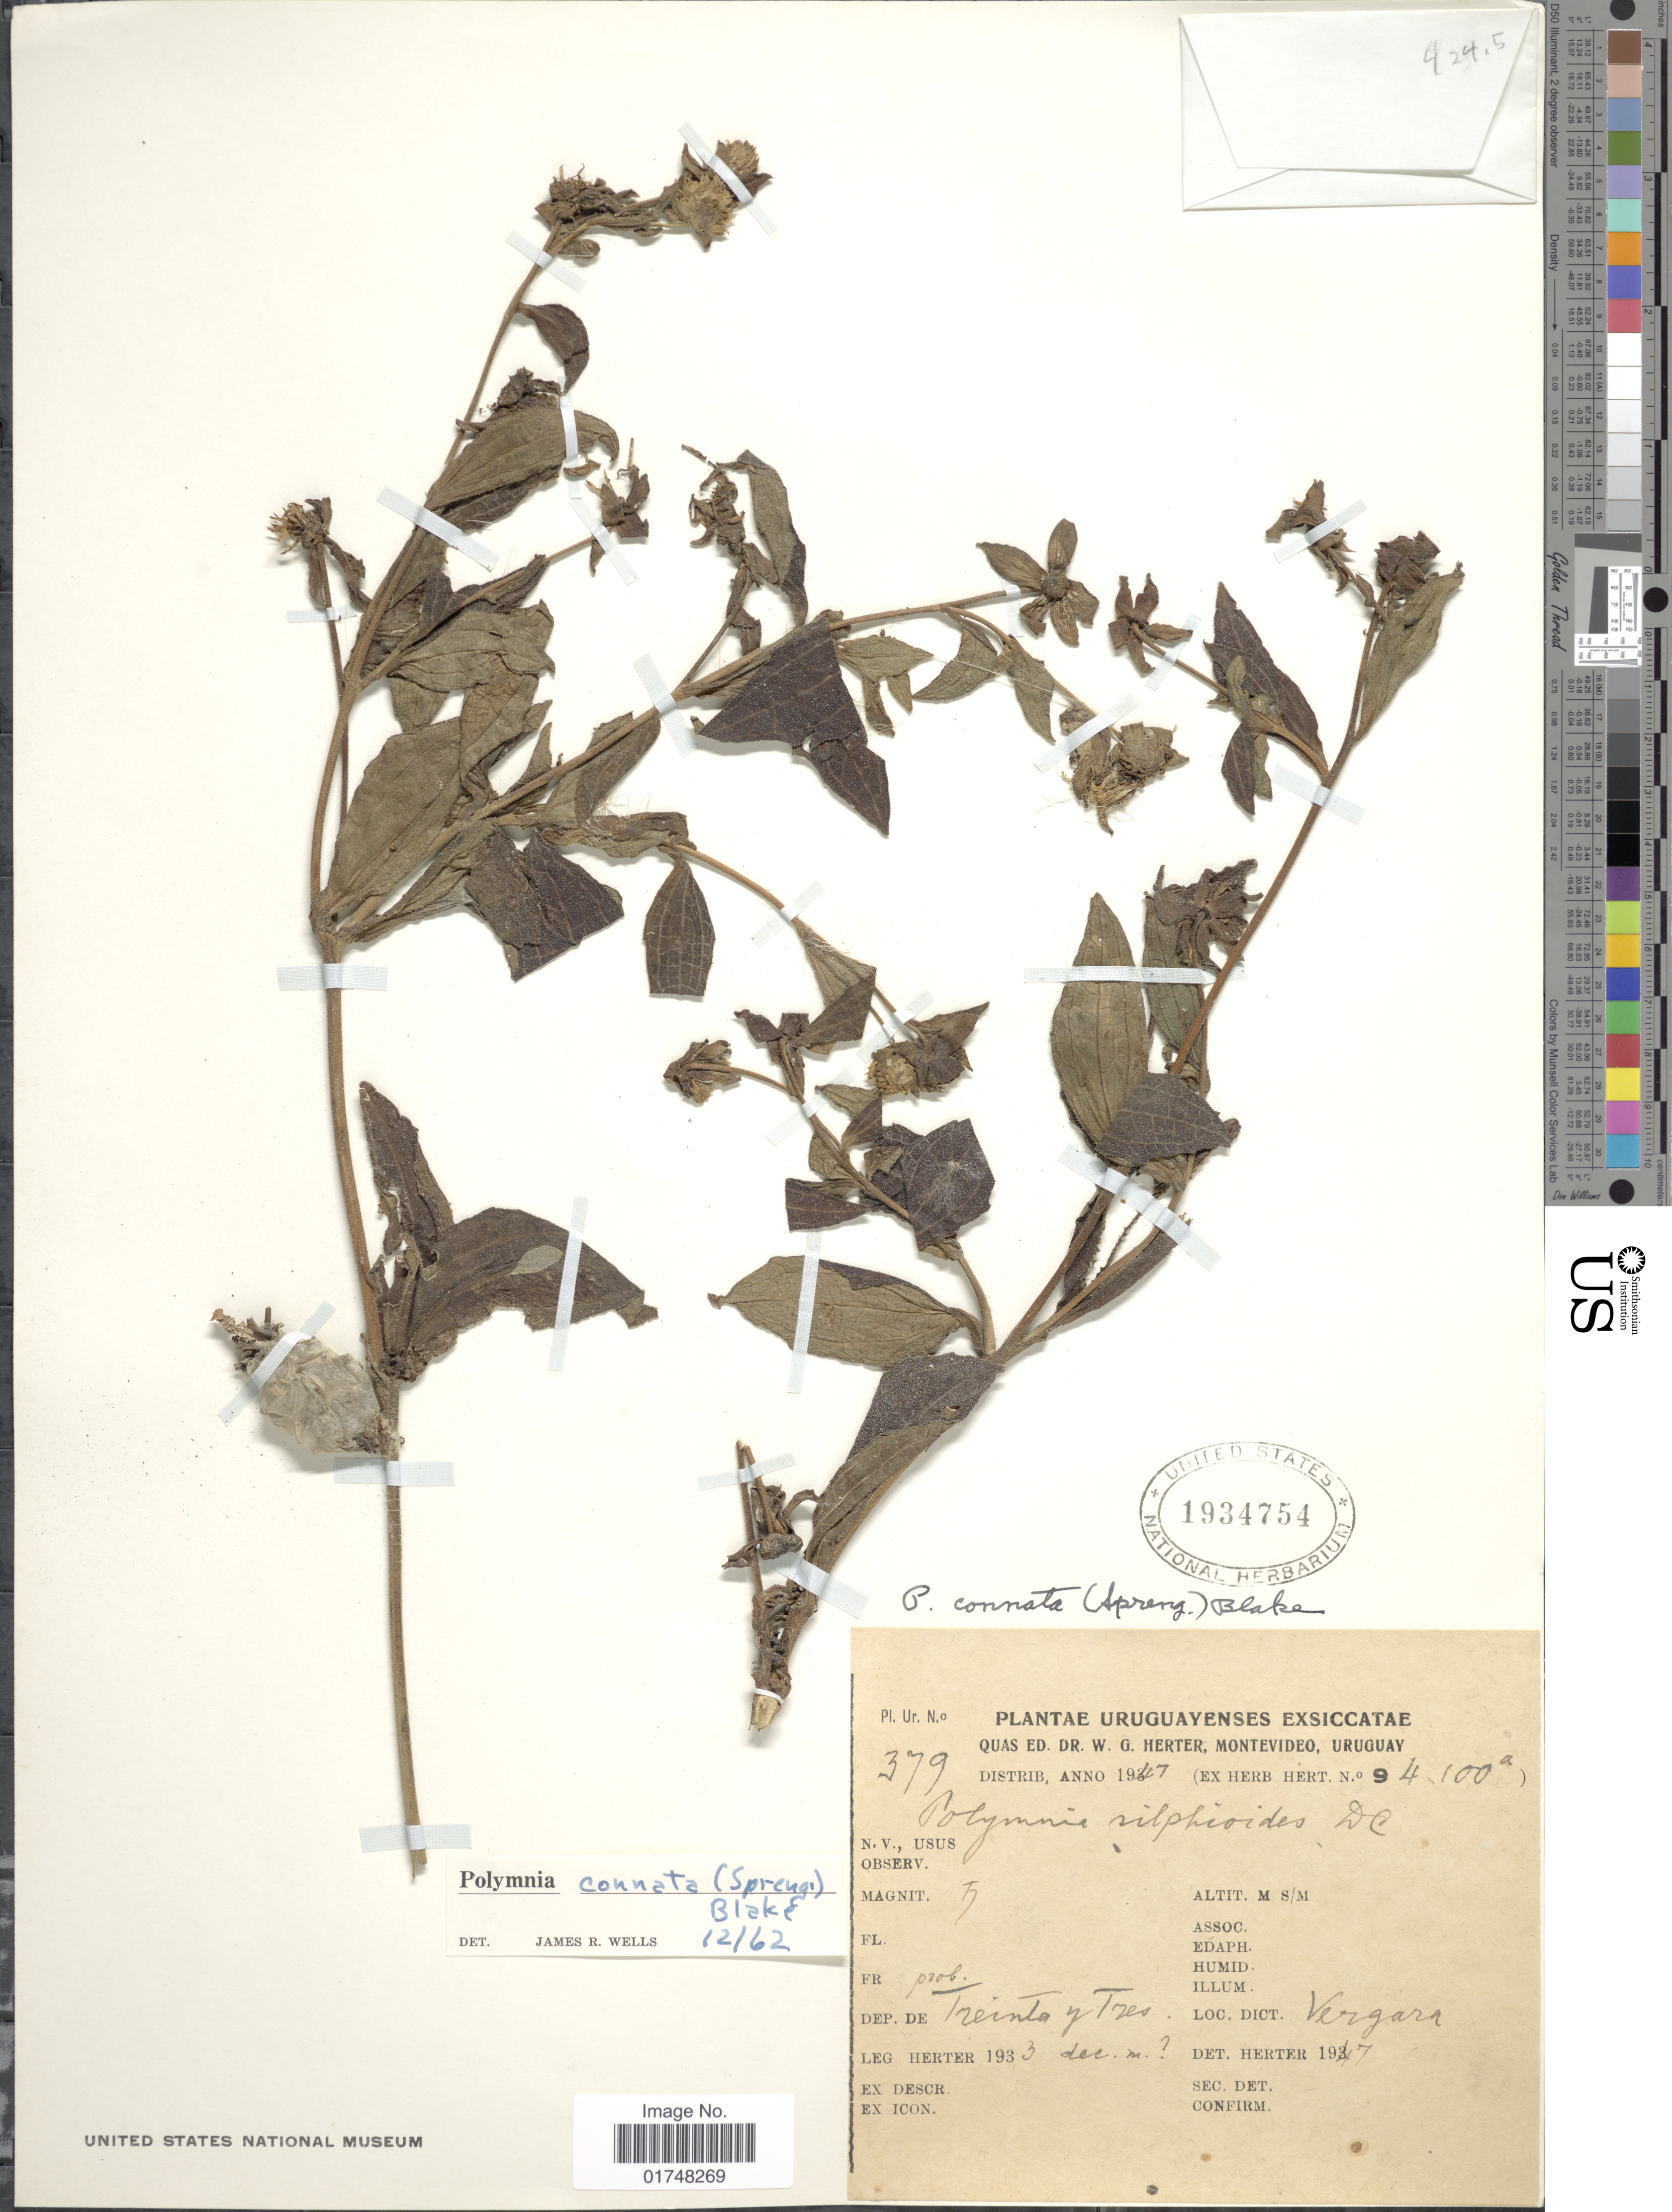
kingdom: Plantae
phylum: Tracheophyta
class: Magnoliopsida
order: Asterales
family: Asteraceae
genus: Smallanthus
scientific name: Smallanthus connatus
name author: (Spreng.) H. Rob.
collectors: W. G. Herter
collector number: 379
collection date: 1933-12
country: Uruguay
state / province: Treinta y Tres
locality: Vergara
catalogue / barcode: US 1934754